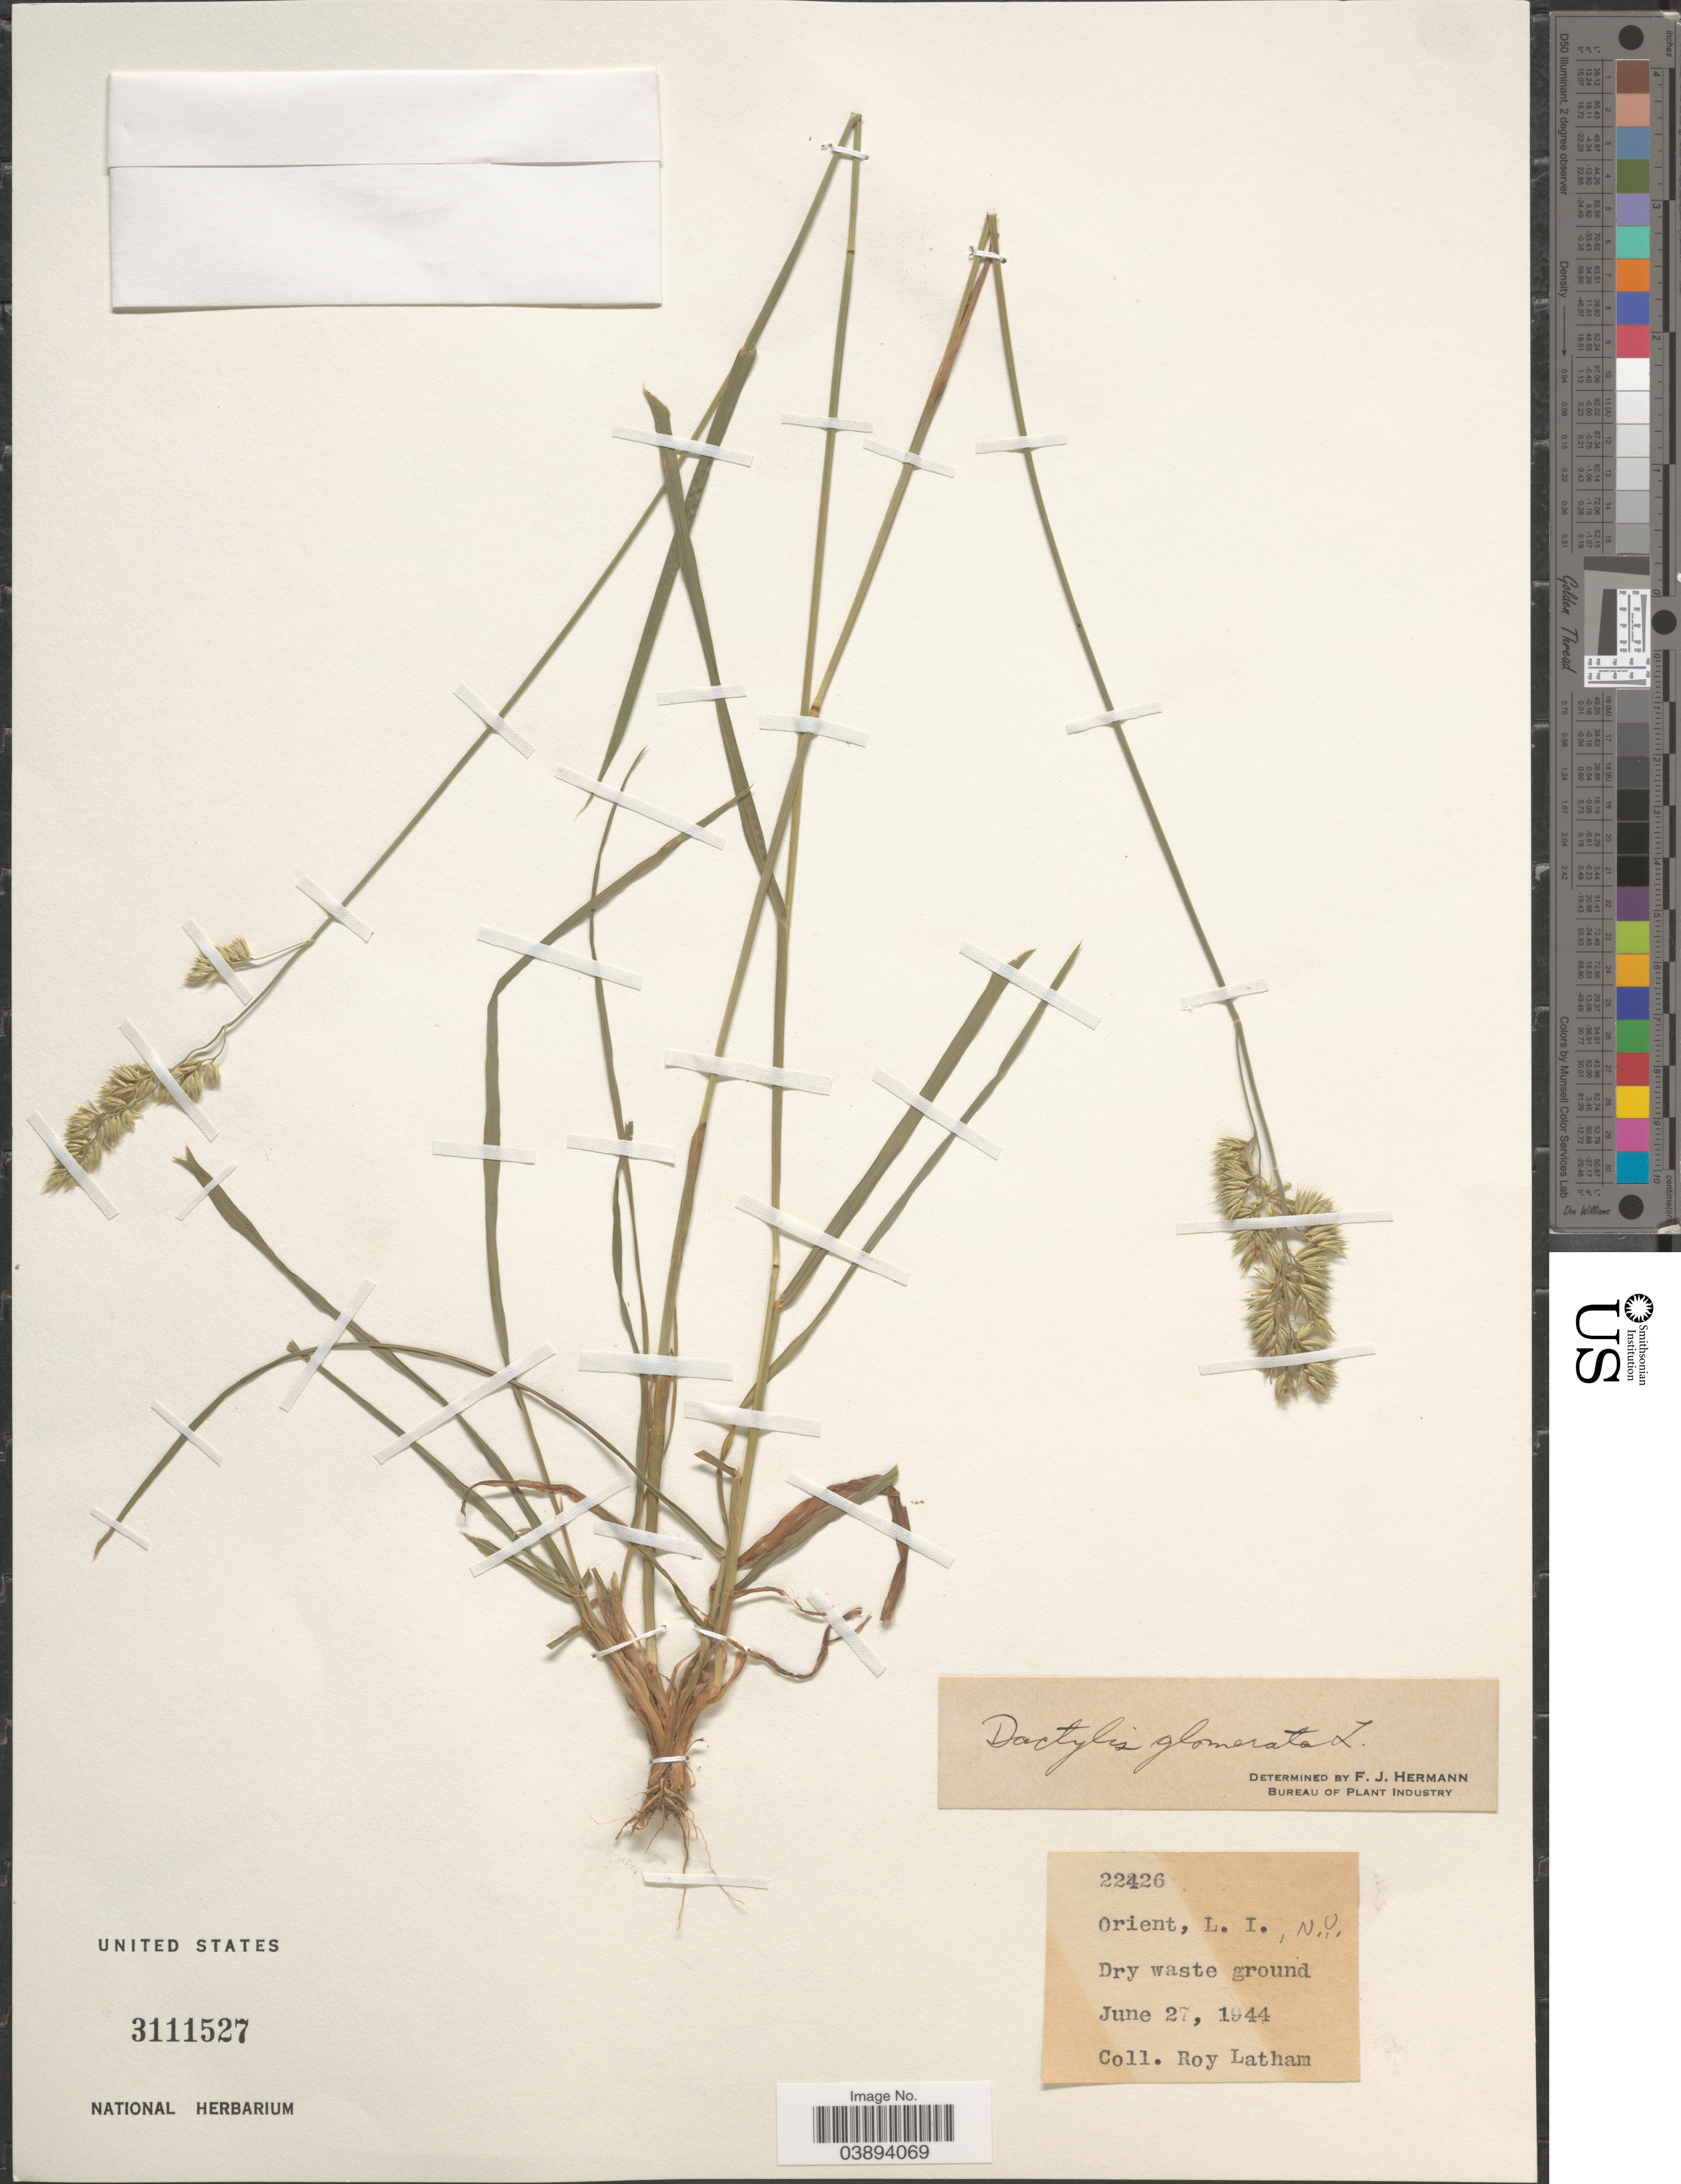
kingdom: Plantae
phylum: Tracheophyta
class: Liliopsida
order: Poales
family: Poaceae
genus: Dactylis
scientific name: Dactylis glomerata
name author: L.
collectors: R. Latham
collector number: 22426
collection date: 1944-06-27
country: United States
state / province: New York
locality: Orient, L. I.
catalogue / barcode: US 3111527